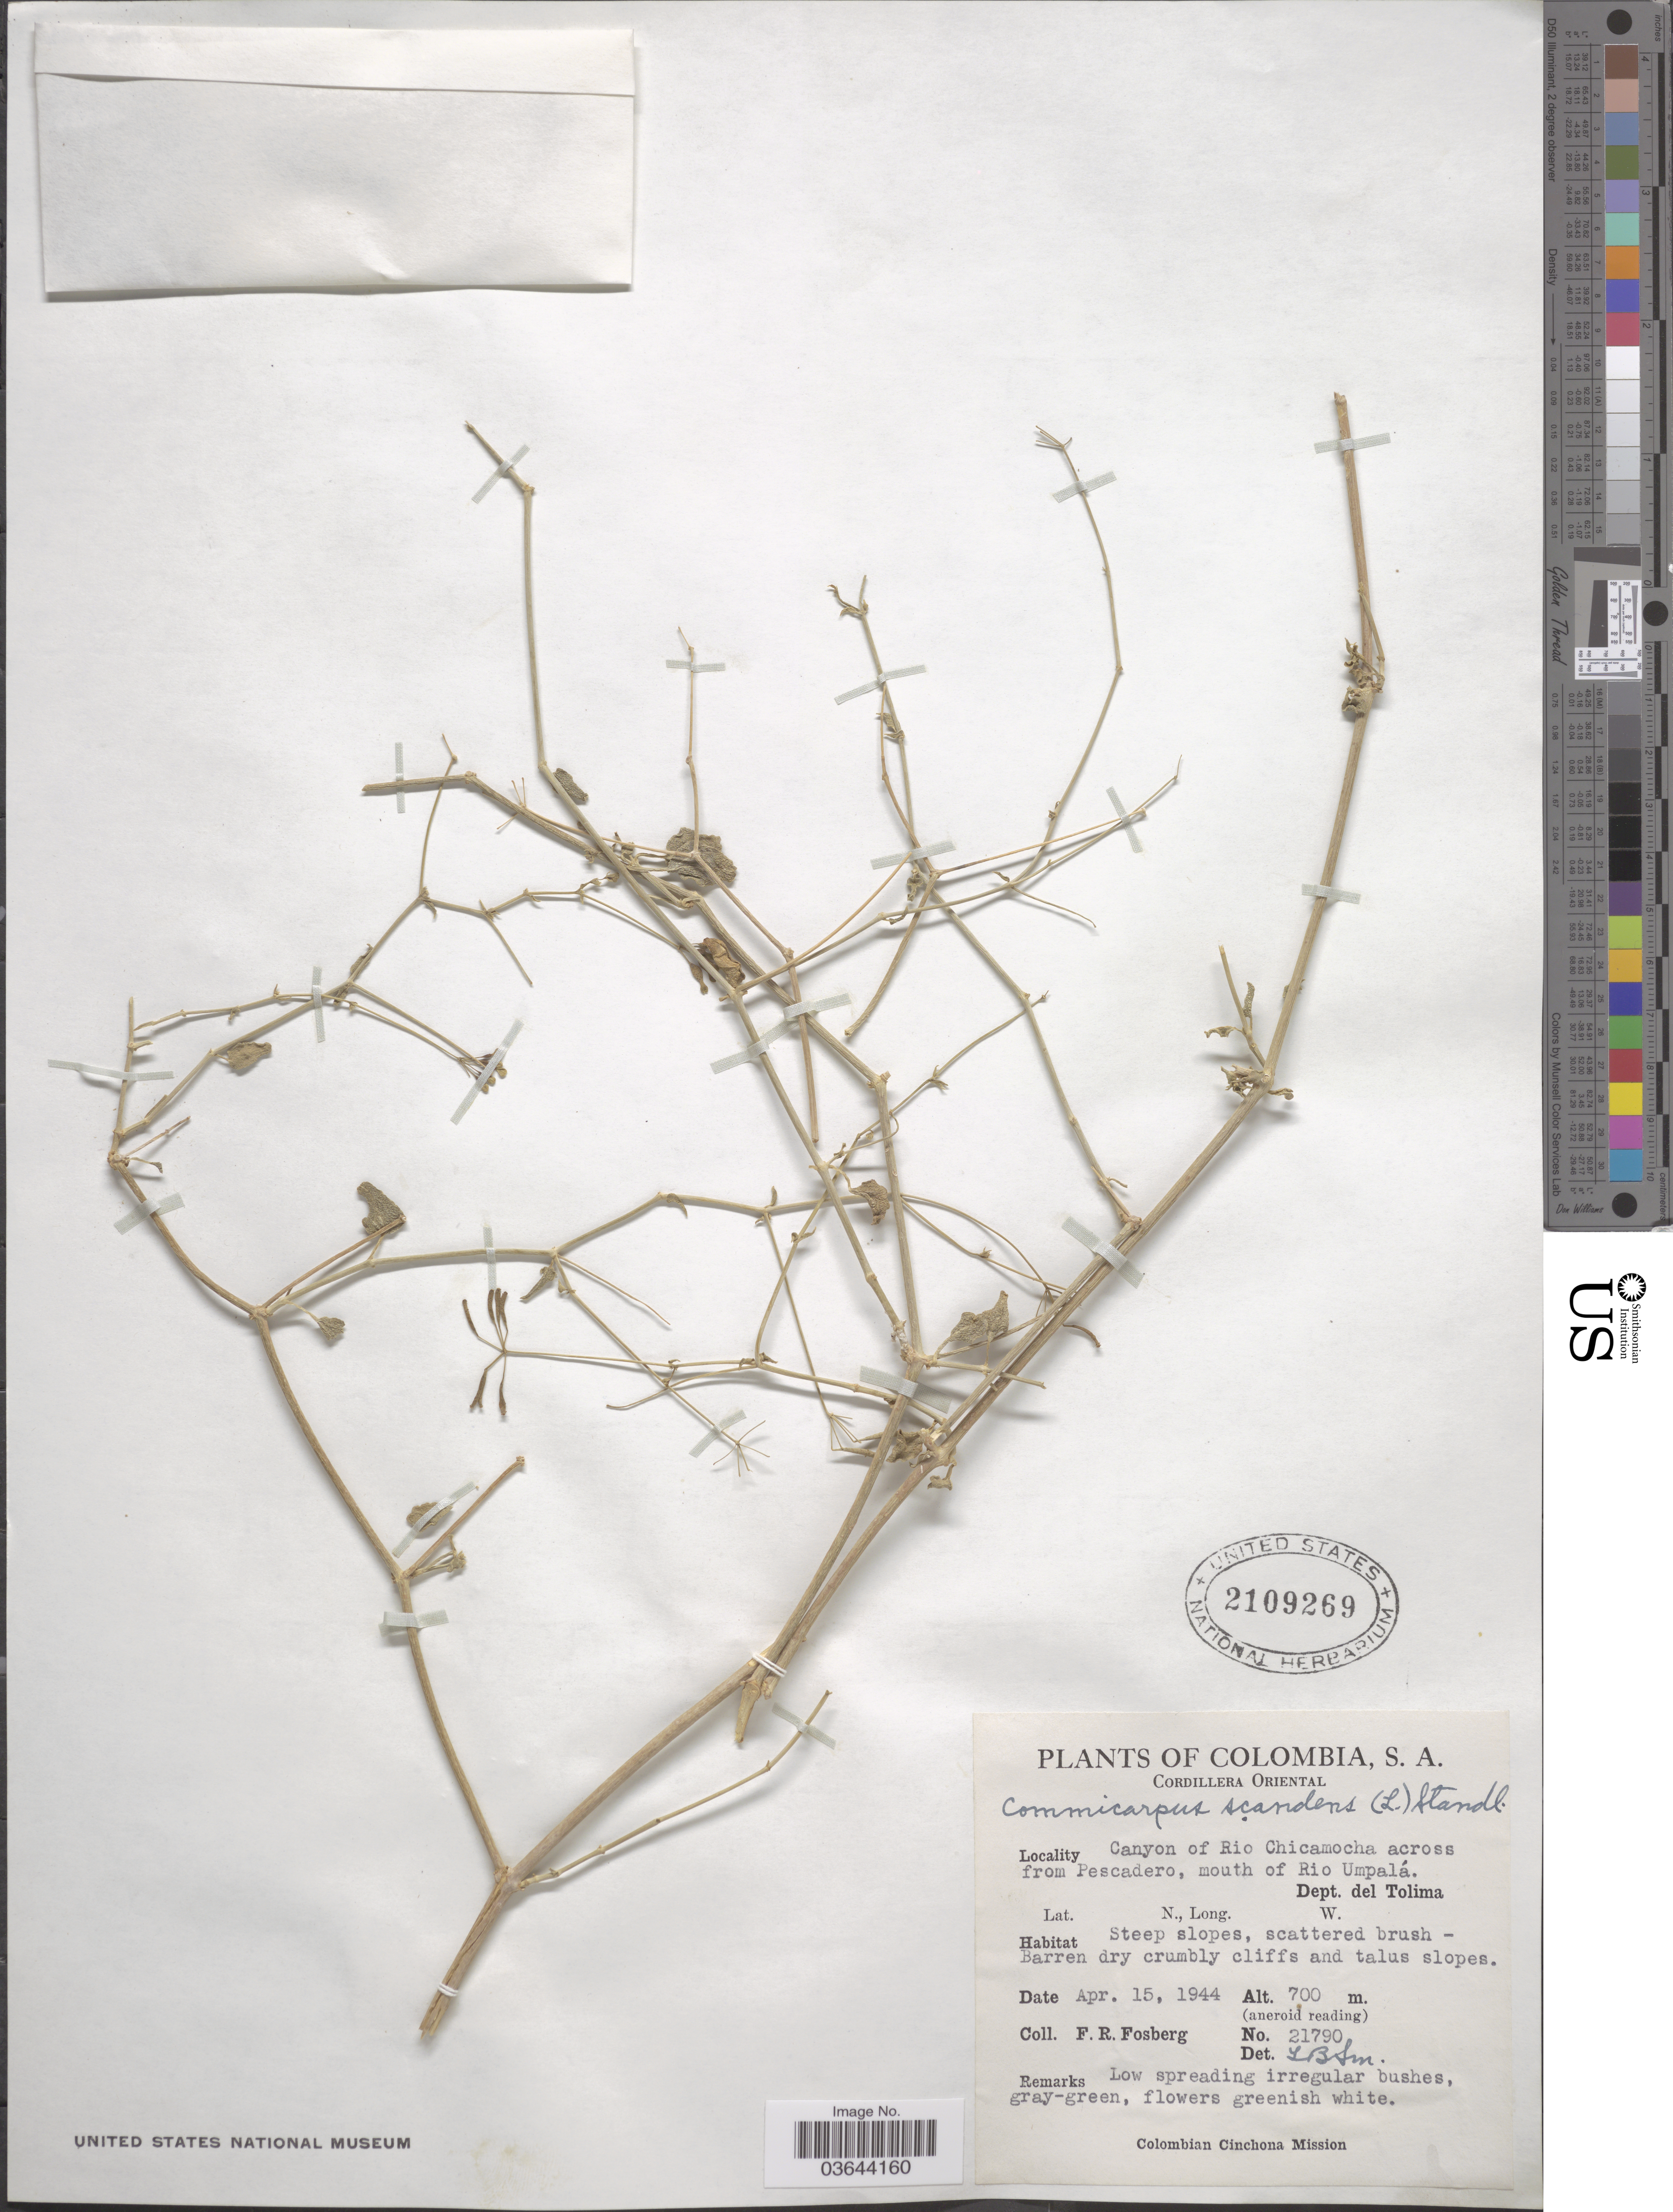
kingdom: Plantae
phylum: Tracheophyta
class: Magnoliopsida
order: Caryophyllales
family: Nyctaginaceae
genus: Commicarpus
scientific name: Commicarpus scandens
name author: (L.) Standl.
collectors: F. R. Fosberg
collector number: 21790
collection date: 1944-04-15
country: Colombia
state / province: Tolima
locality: Cordillera Oriental. Canyon of Rio Chicimocha across from Pescadero, mouth of Rio Umpalá. Dept. del Tolima.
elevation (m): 700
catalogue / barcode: US 2109269